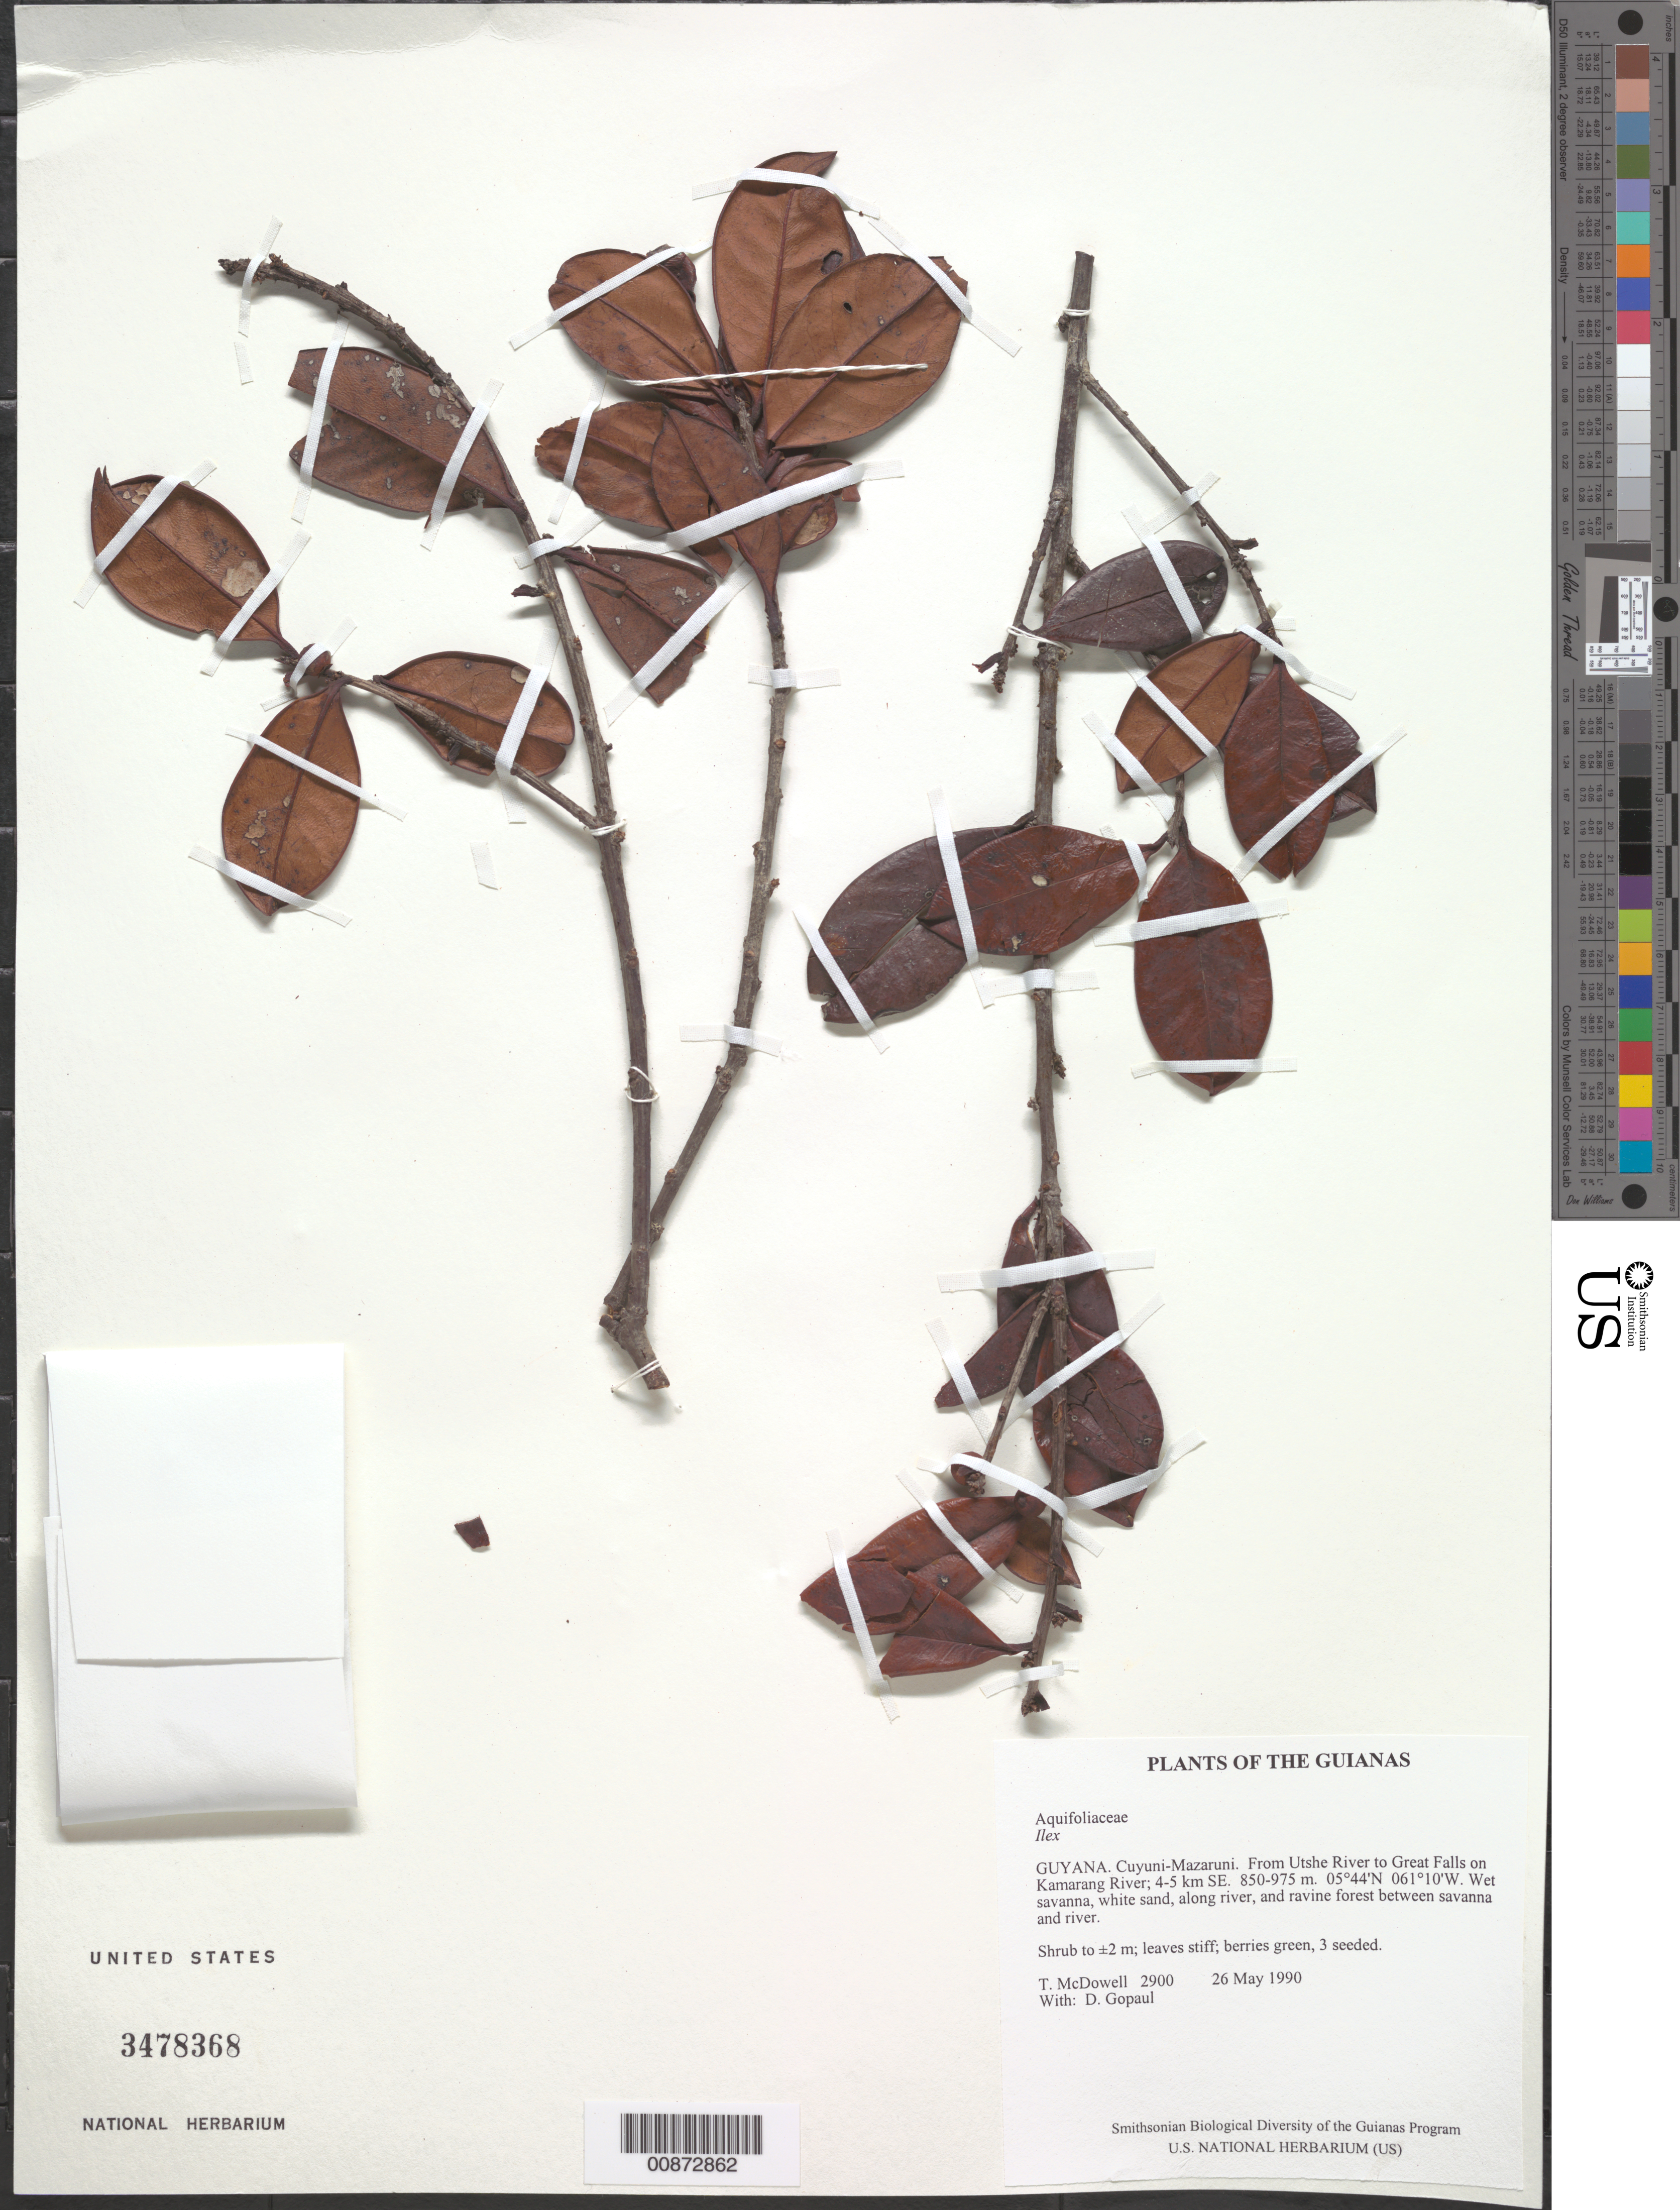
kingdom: Plantae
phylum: Tracheophyta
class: Magnoliopsida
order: Aquifoliales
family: Aquifoliaceae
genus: Ilex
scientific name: Ilex costata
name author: Edwin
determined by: Barriera, Gabrielle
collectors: T. McDowell & D. Gopaul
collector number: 2900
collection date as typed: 26 May 1990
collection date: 1990-05-26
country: Guyana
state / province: Cuyuni-Mazaruni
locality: From Utshi River to Great Falls on Kamarang River; 4-5 km SE of Utshi camp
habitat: Wet savanna, white sand, along river, and ravine forest between savanna and river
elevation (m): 850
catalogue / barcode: US 3478368